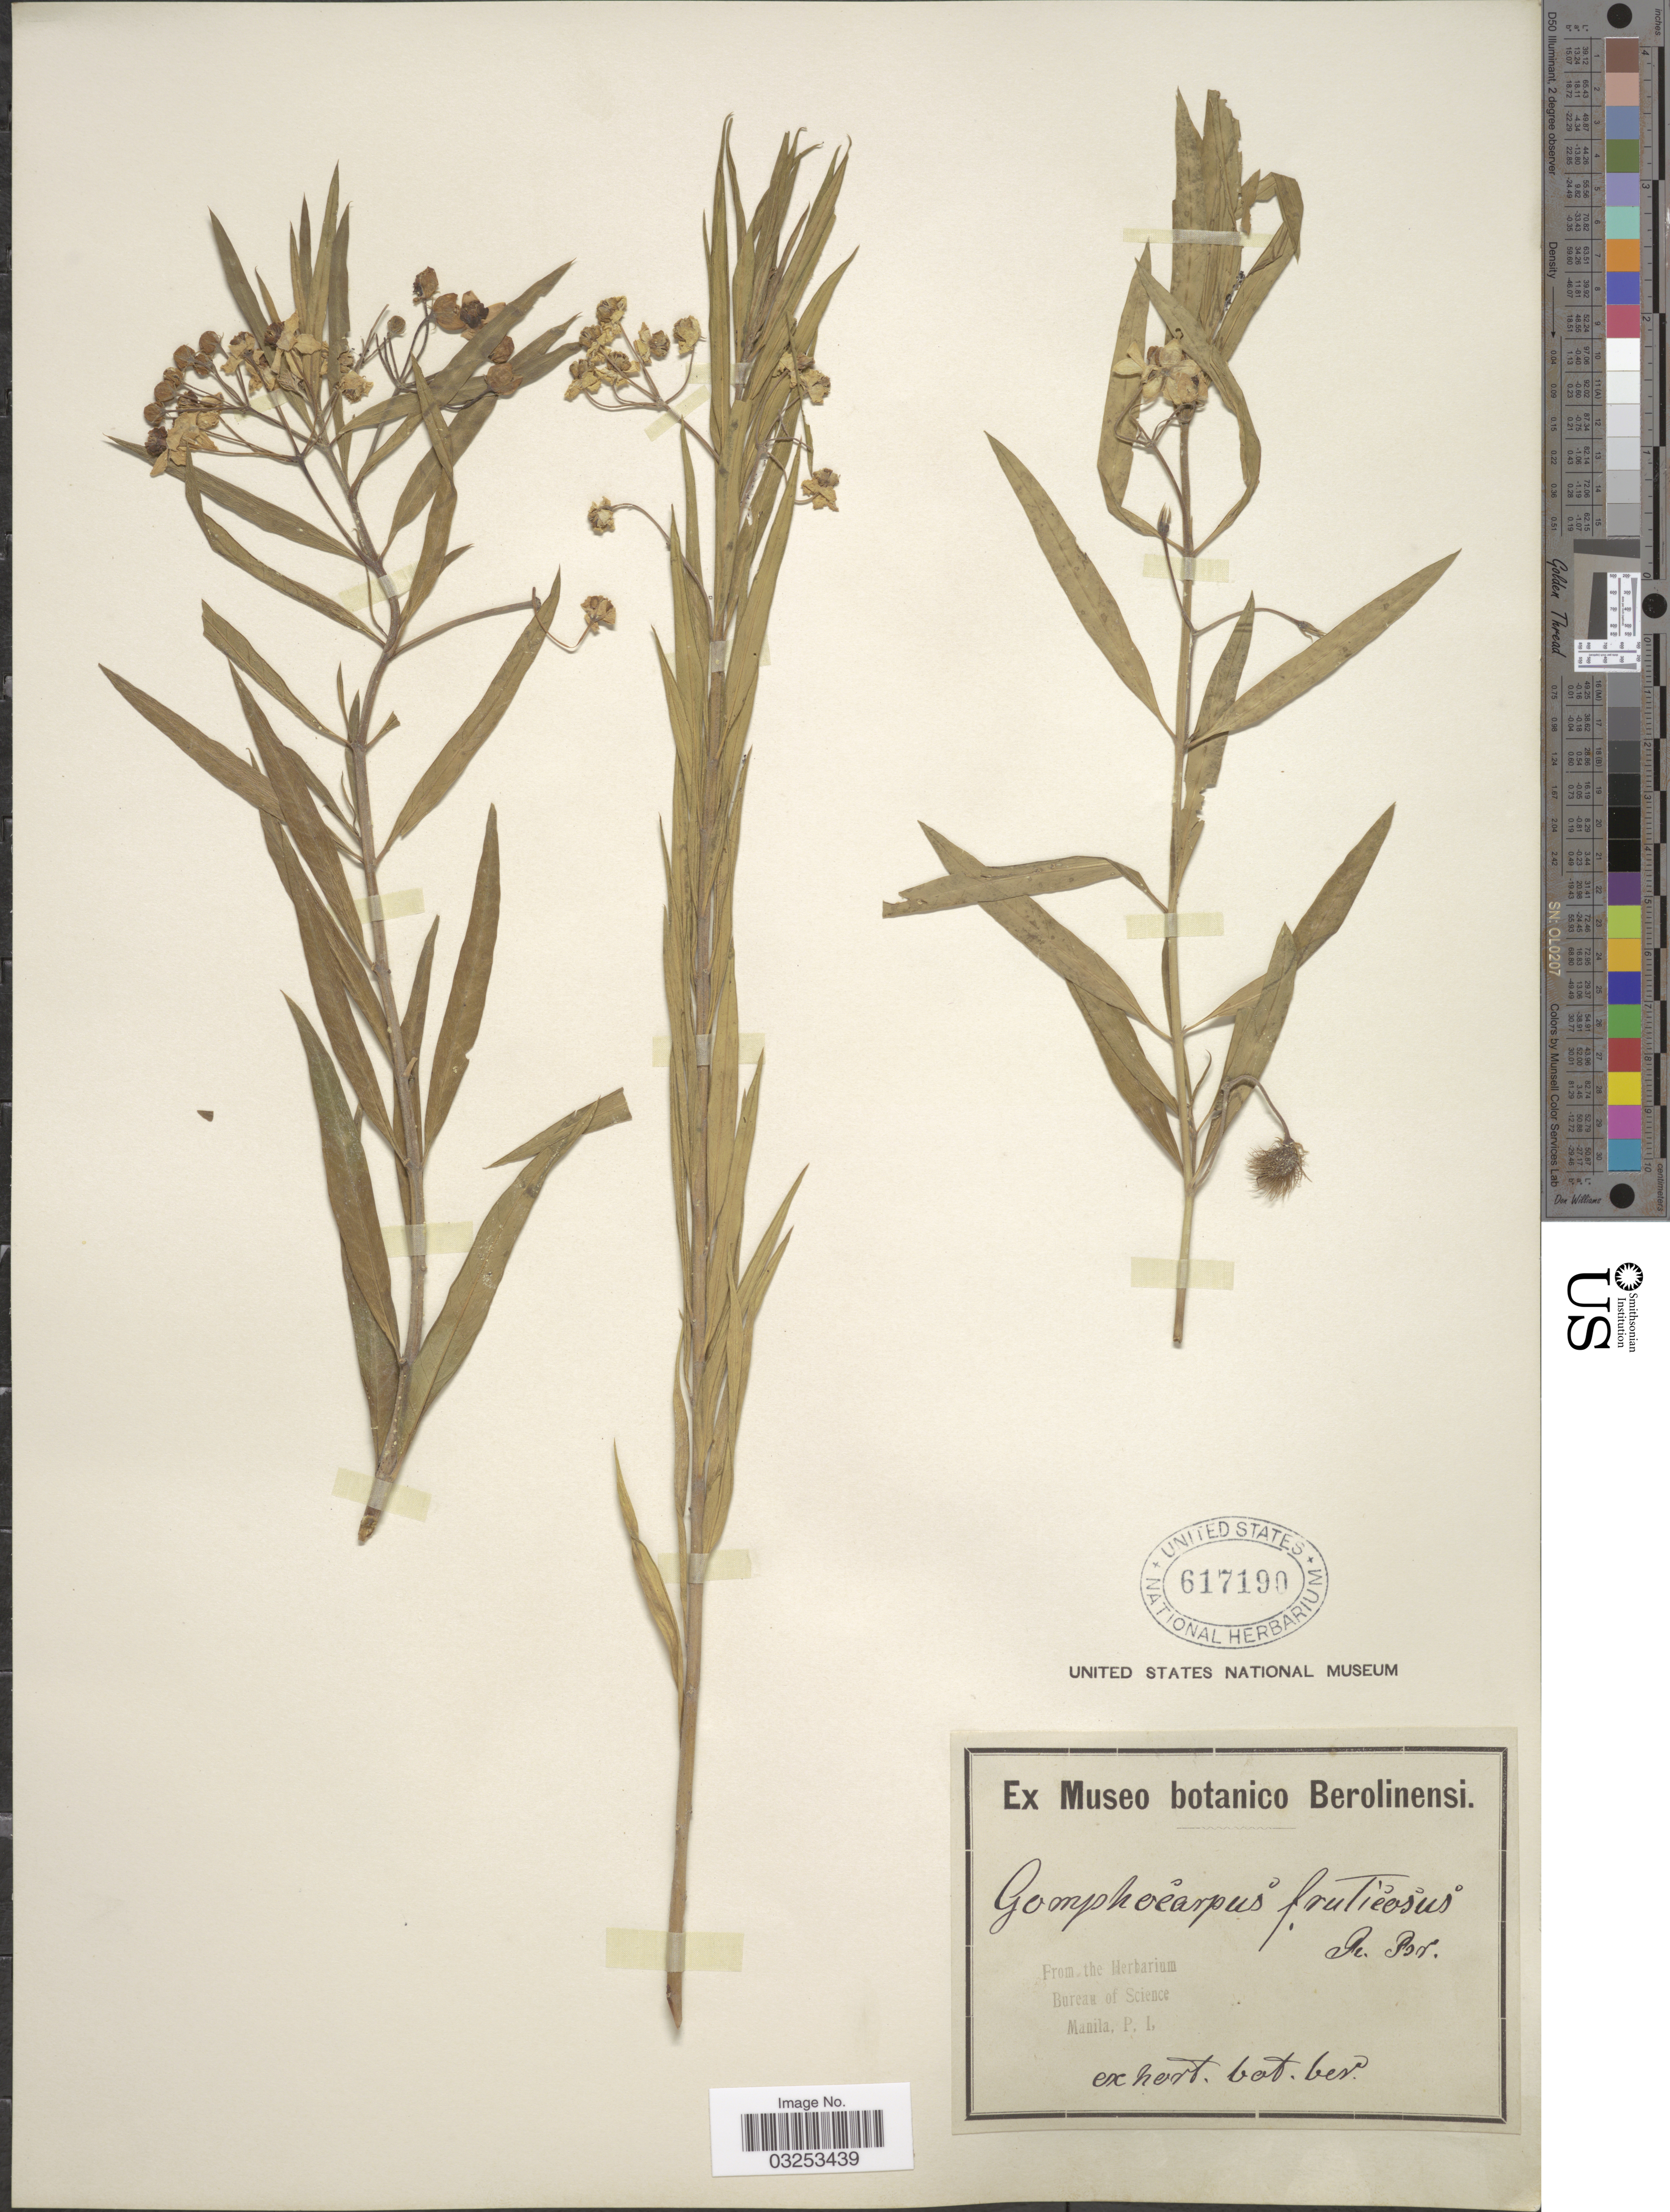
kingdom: Plantae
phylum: Tracheophyta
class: Magnoliopsida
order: Gentianales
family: Apocynaceae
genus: Gomphocarpus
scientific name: Gomphocarpus fruticosus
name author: (L.) W.T. Aiton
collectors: ex herb. Bureau of Science Manila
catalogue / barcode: US 617190